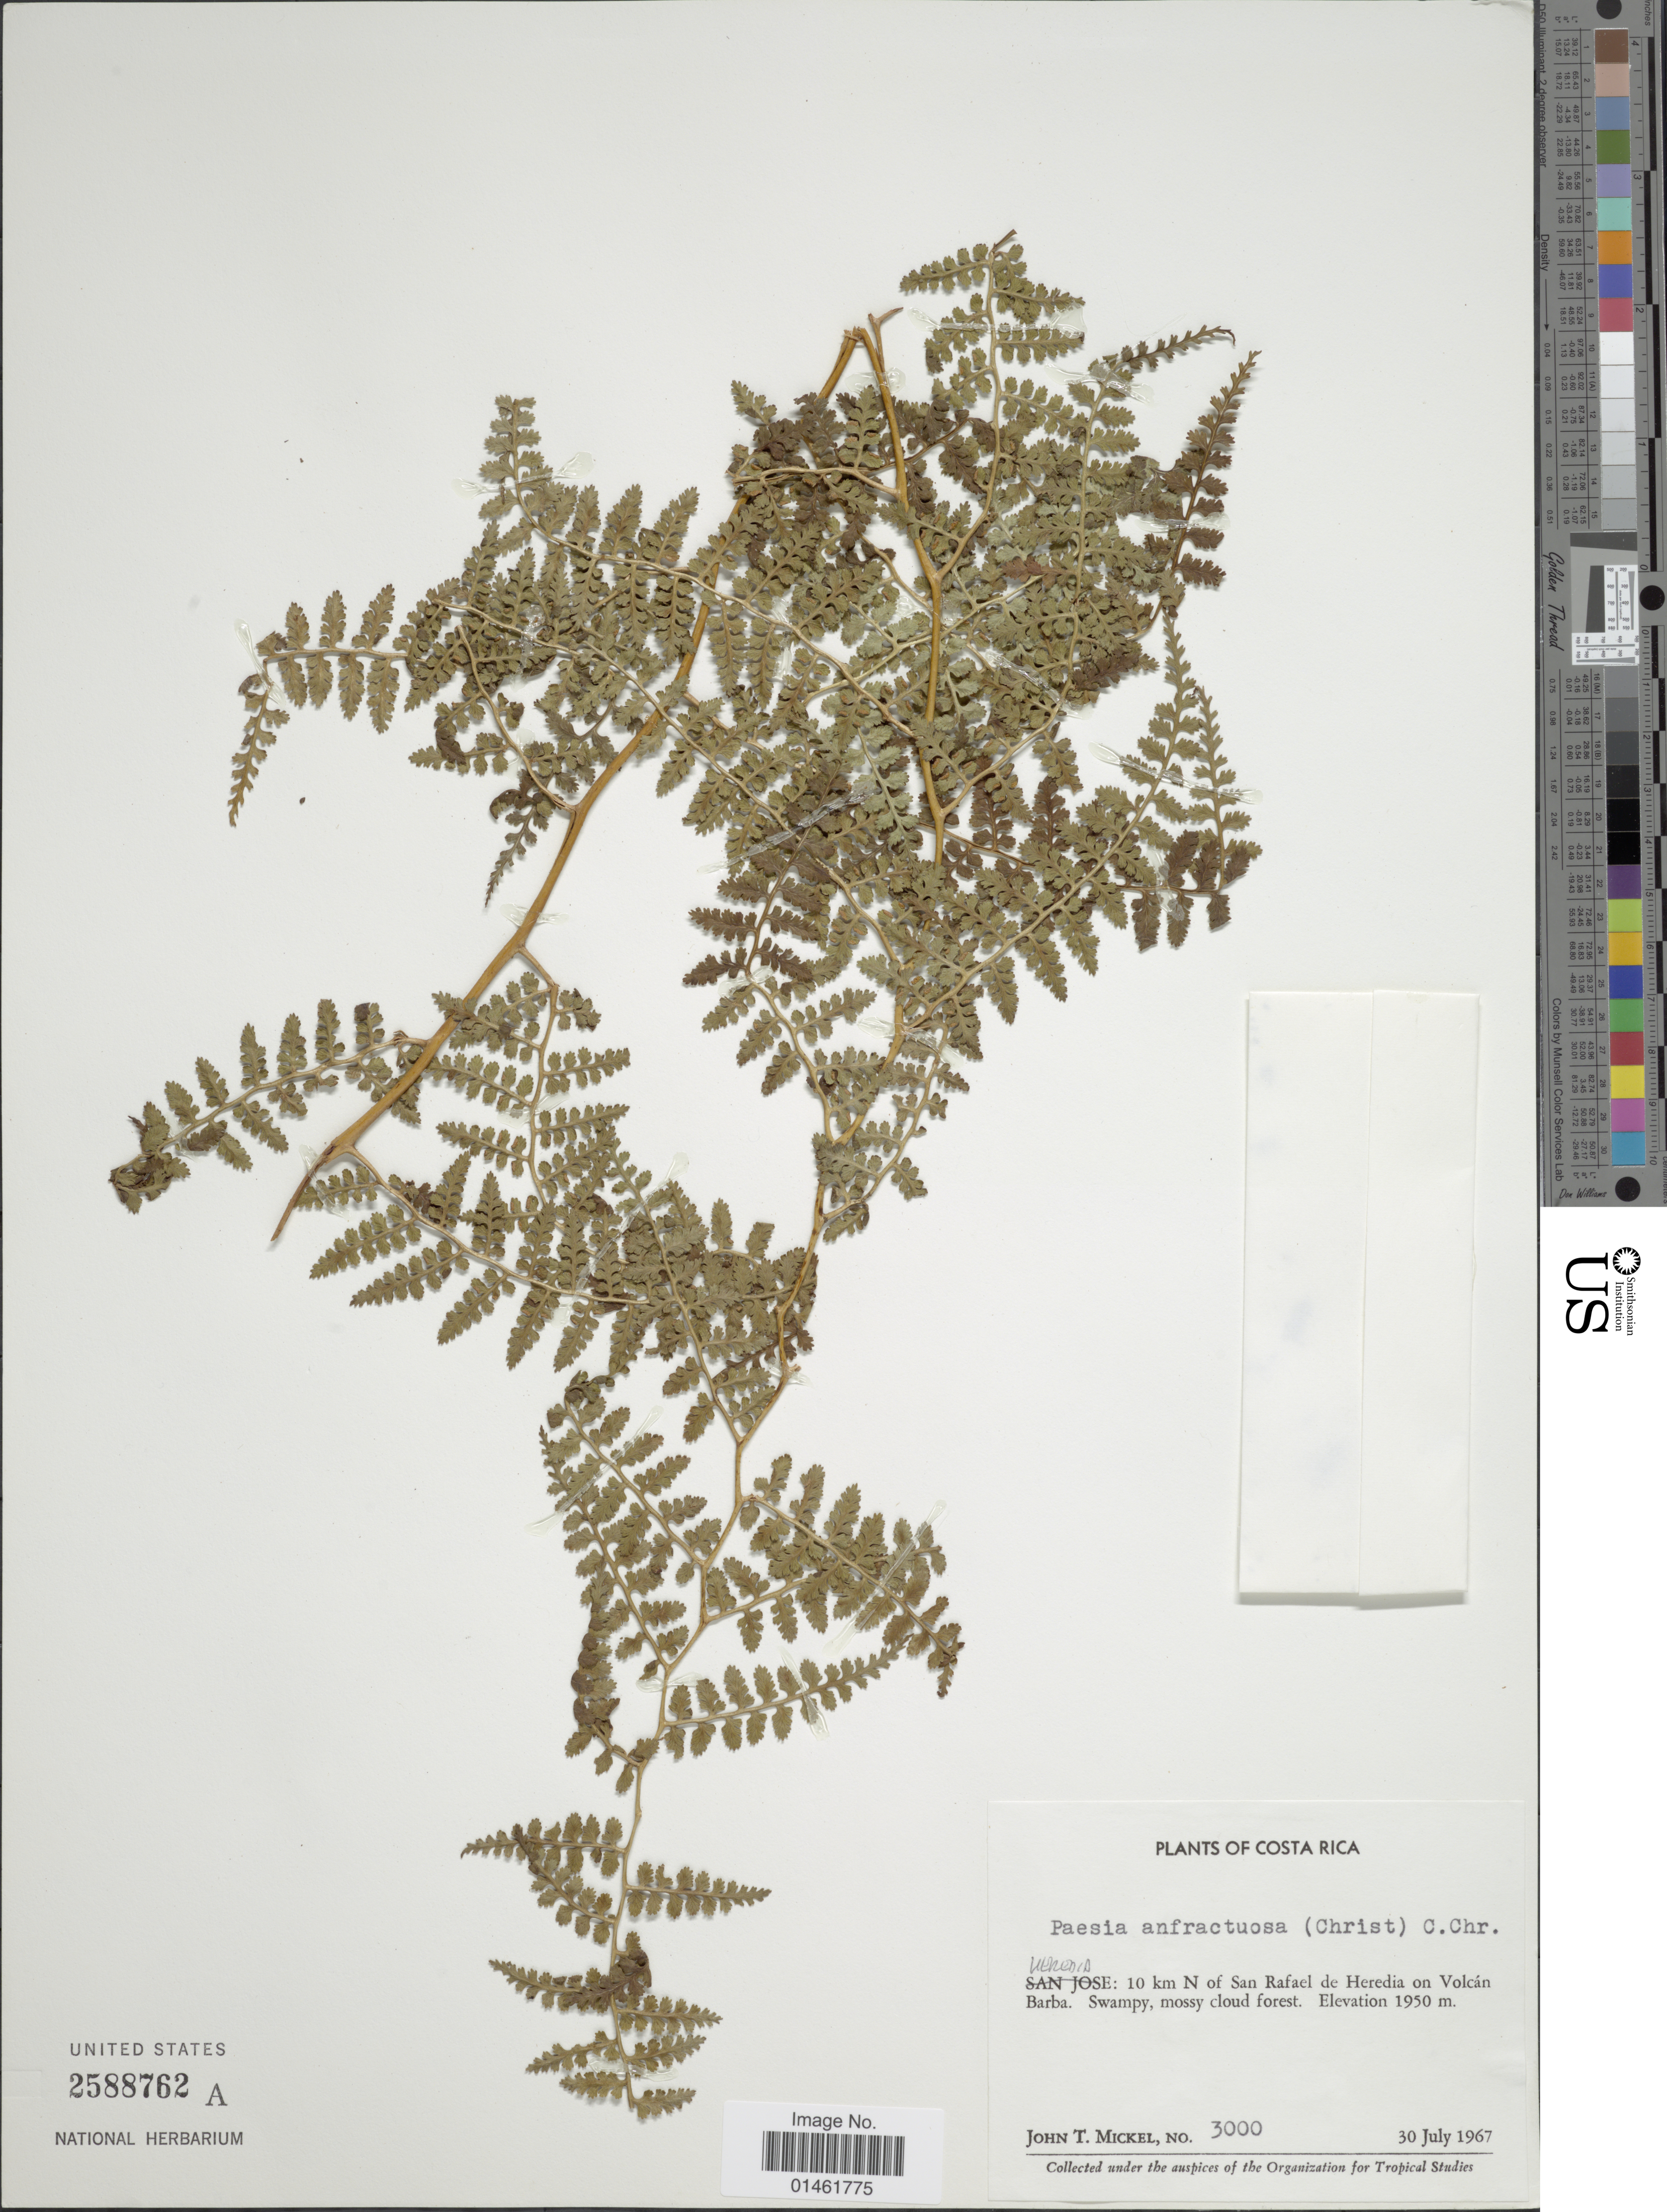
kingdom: Plantae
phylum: Tracheophyta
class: Polypodiopsida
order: Polypodiales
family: Dennstaedtiaceae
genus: Paesia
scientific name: Paesia anfractuosa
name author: (Christ) C. Chr.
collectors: J. T. Mickel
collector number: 3000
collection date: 1967-07-30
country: Costa Rica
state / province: Heredia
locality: Heredoa: 10 km N of San Rafael de Heredia on Volcán Barba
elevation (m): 1950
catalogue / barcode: US 2588762A